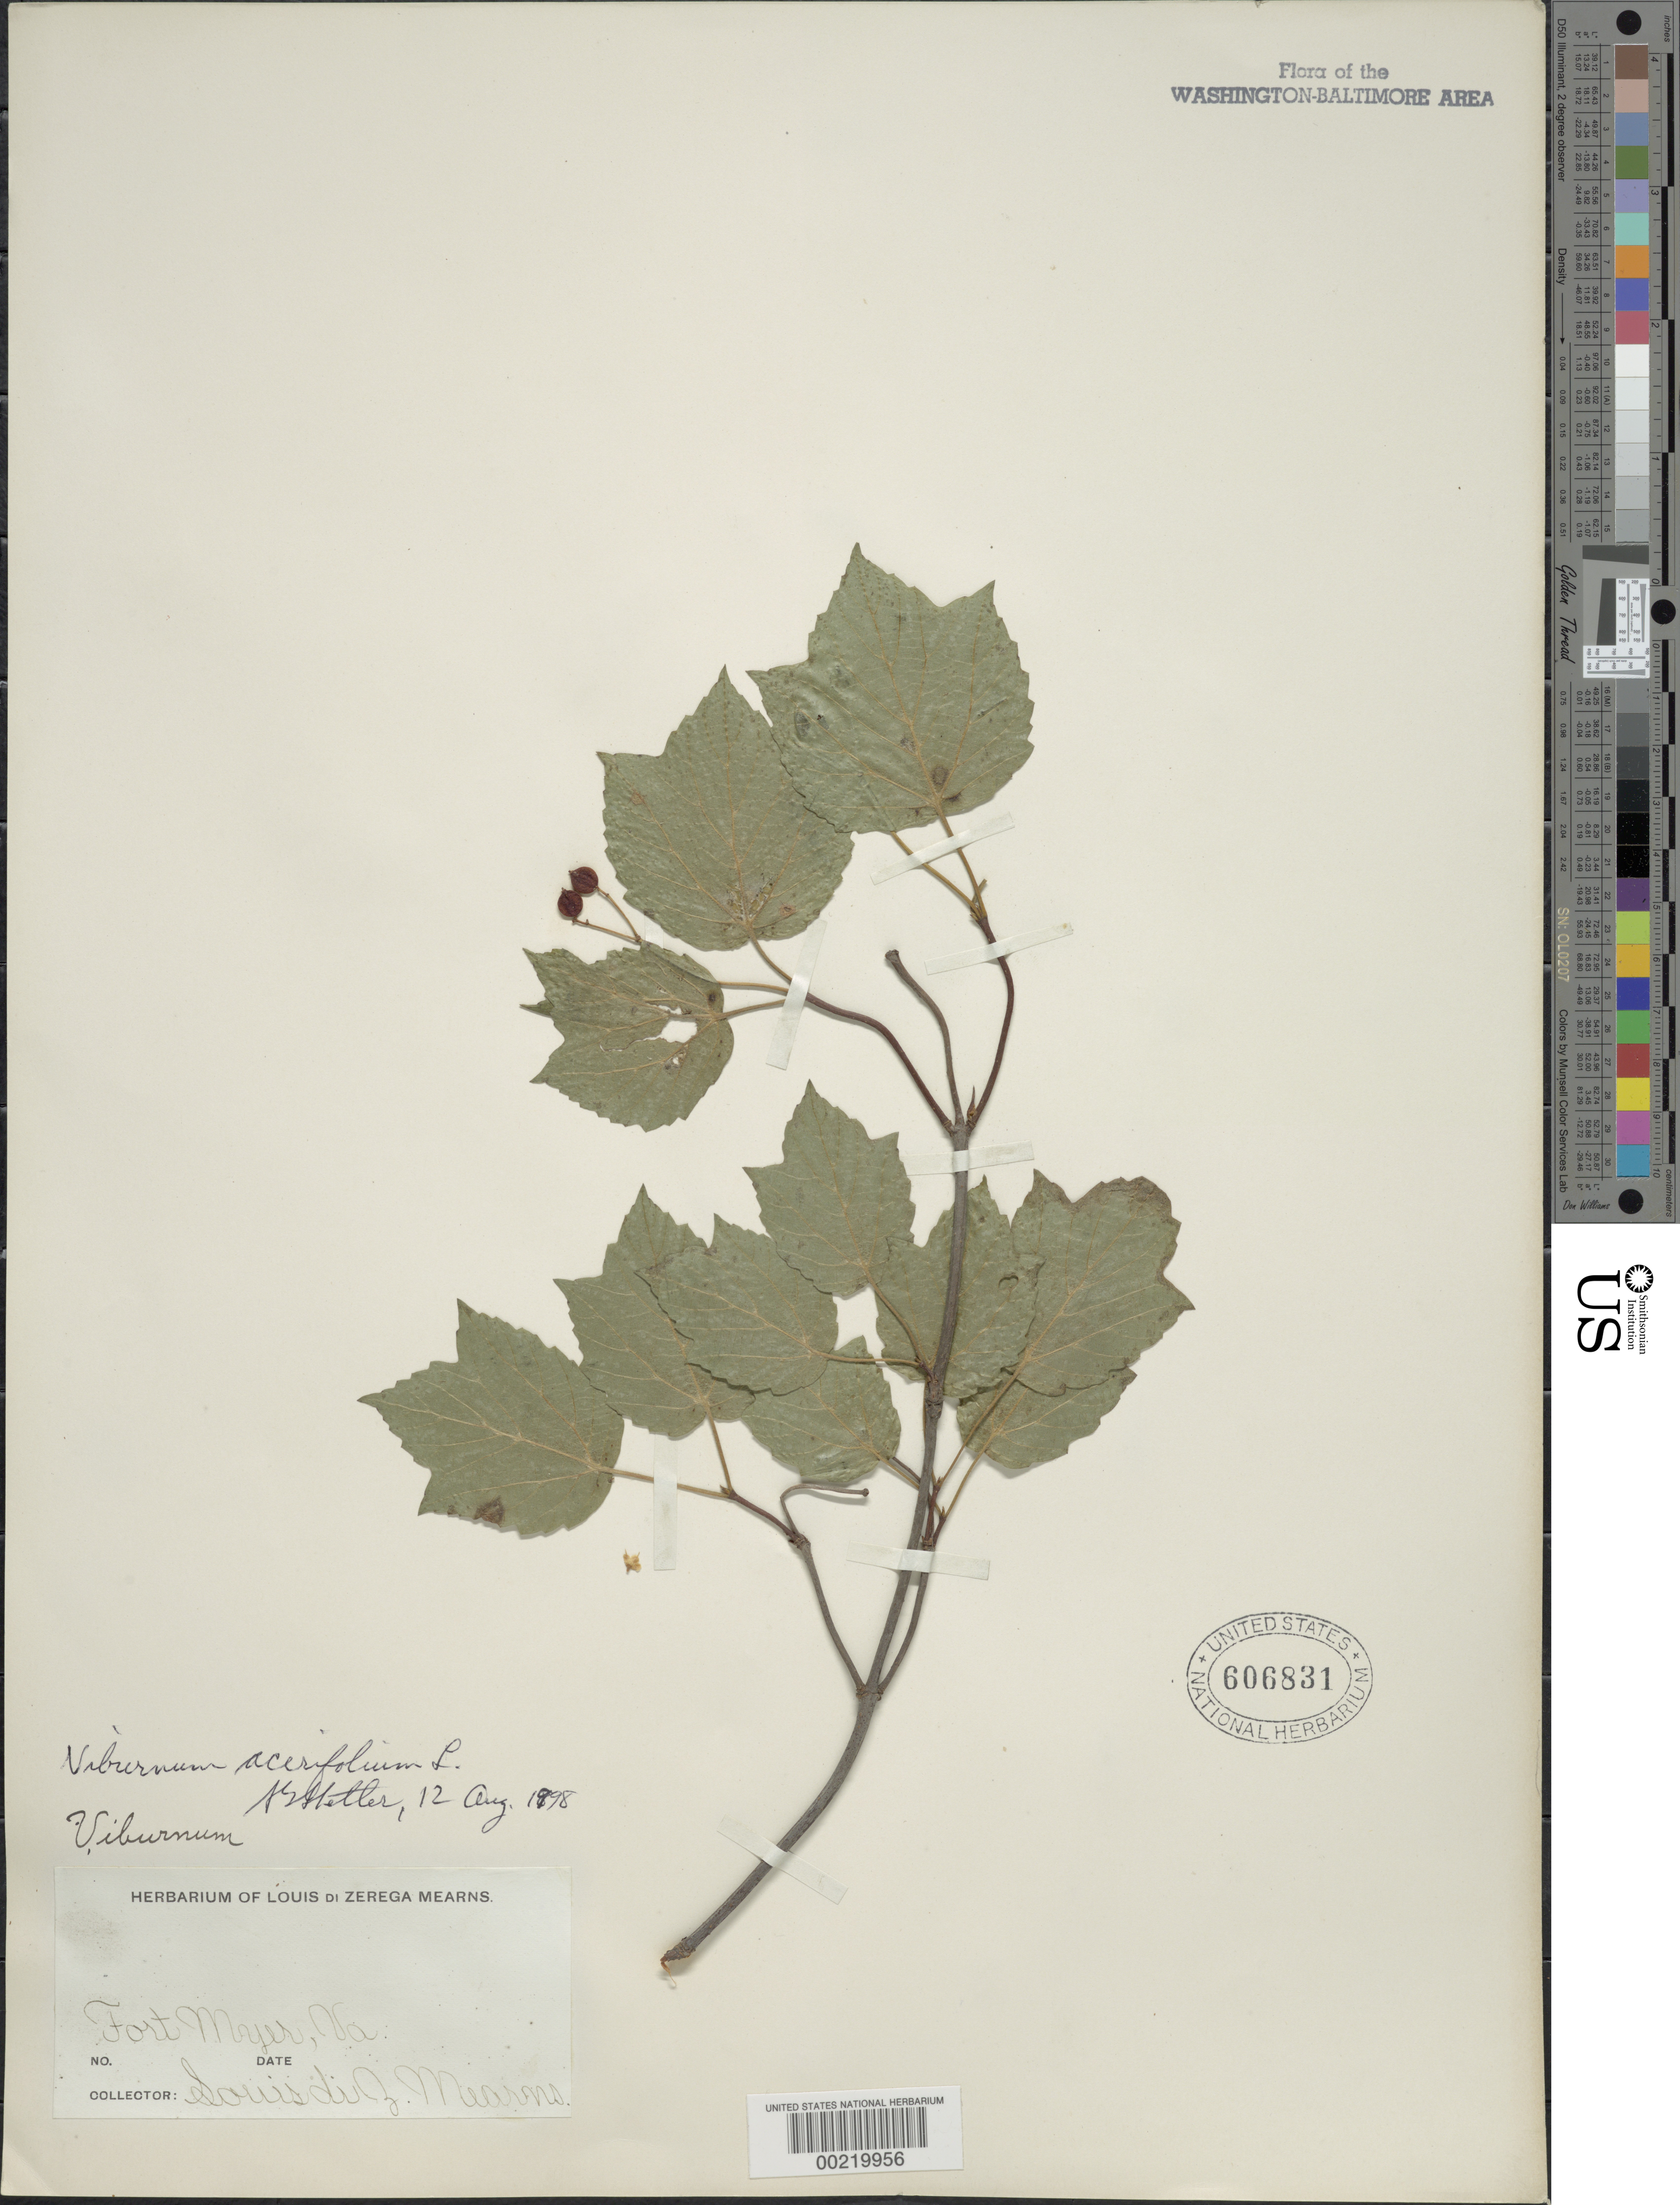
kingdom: Plantae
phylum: Tracheophyta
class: Magnoliopsida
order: Dipsacales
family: Viburnaceae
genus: Viburnum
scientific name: Viburnum acerifolium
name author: L.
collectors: S. Z. Mearns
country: United States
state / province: Virginia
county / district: Arlington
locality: Fort Myers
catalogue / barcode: US 606831